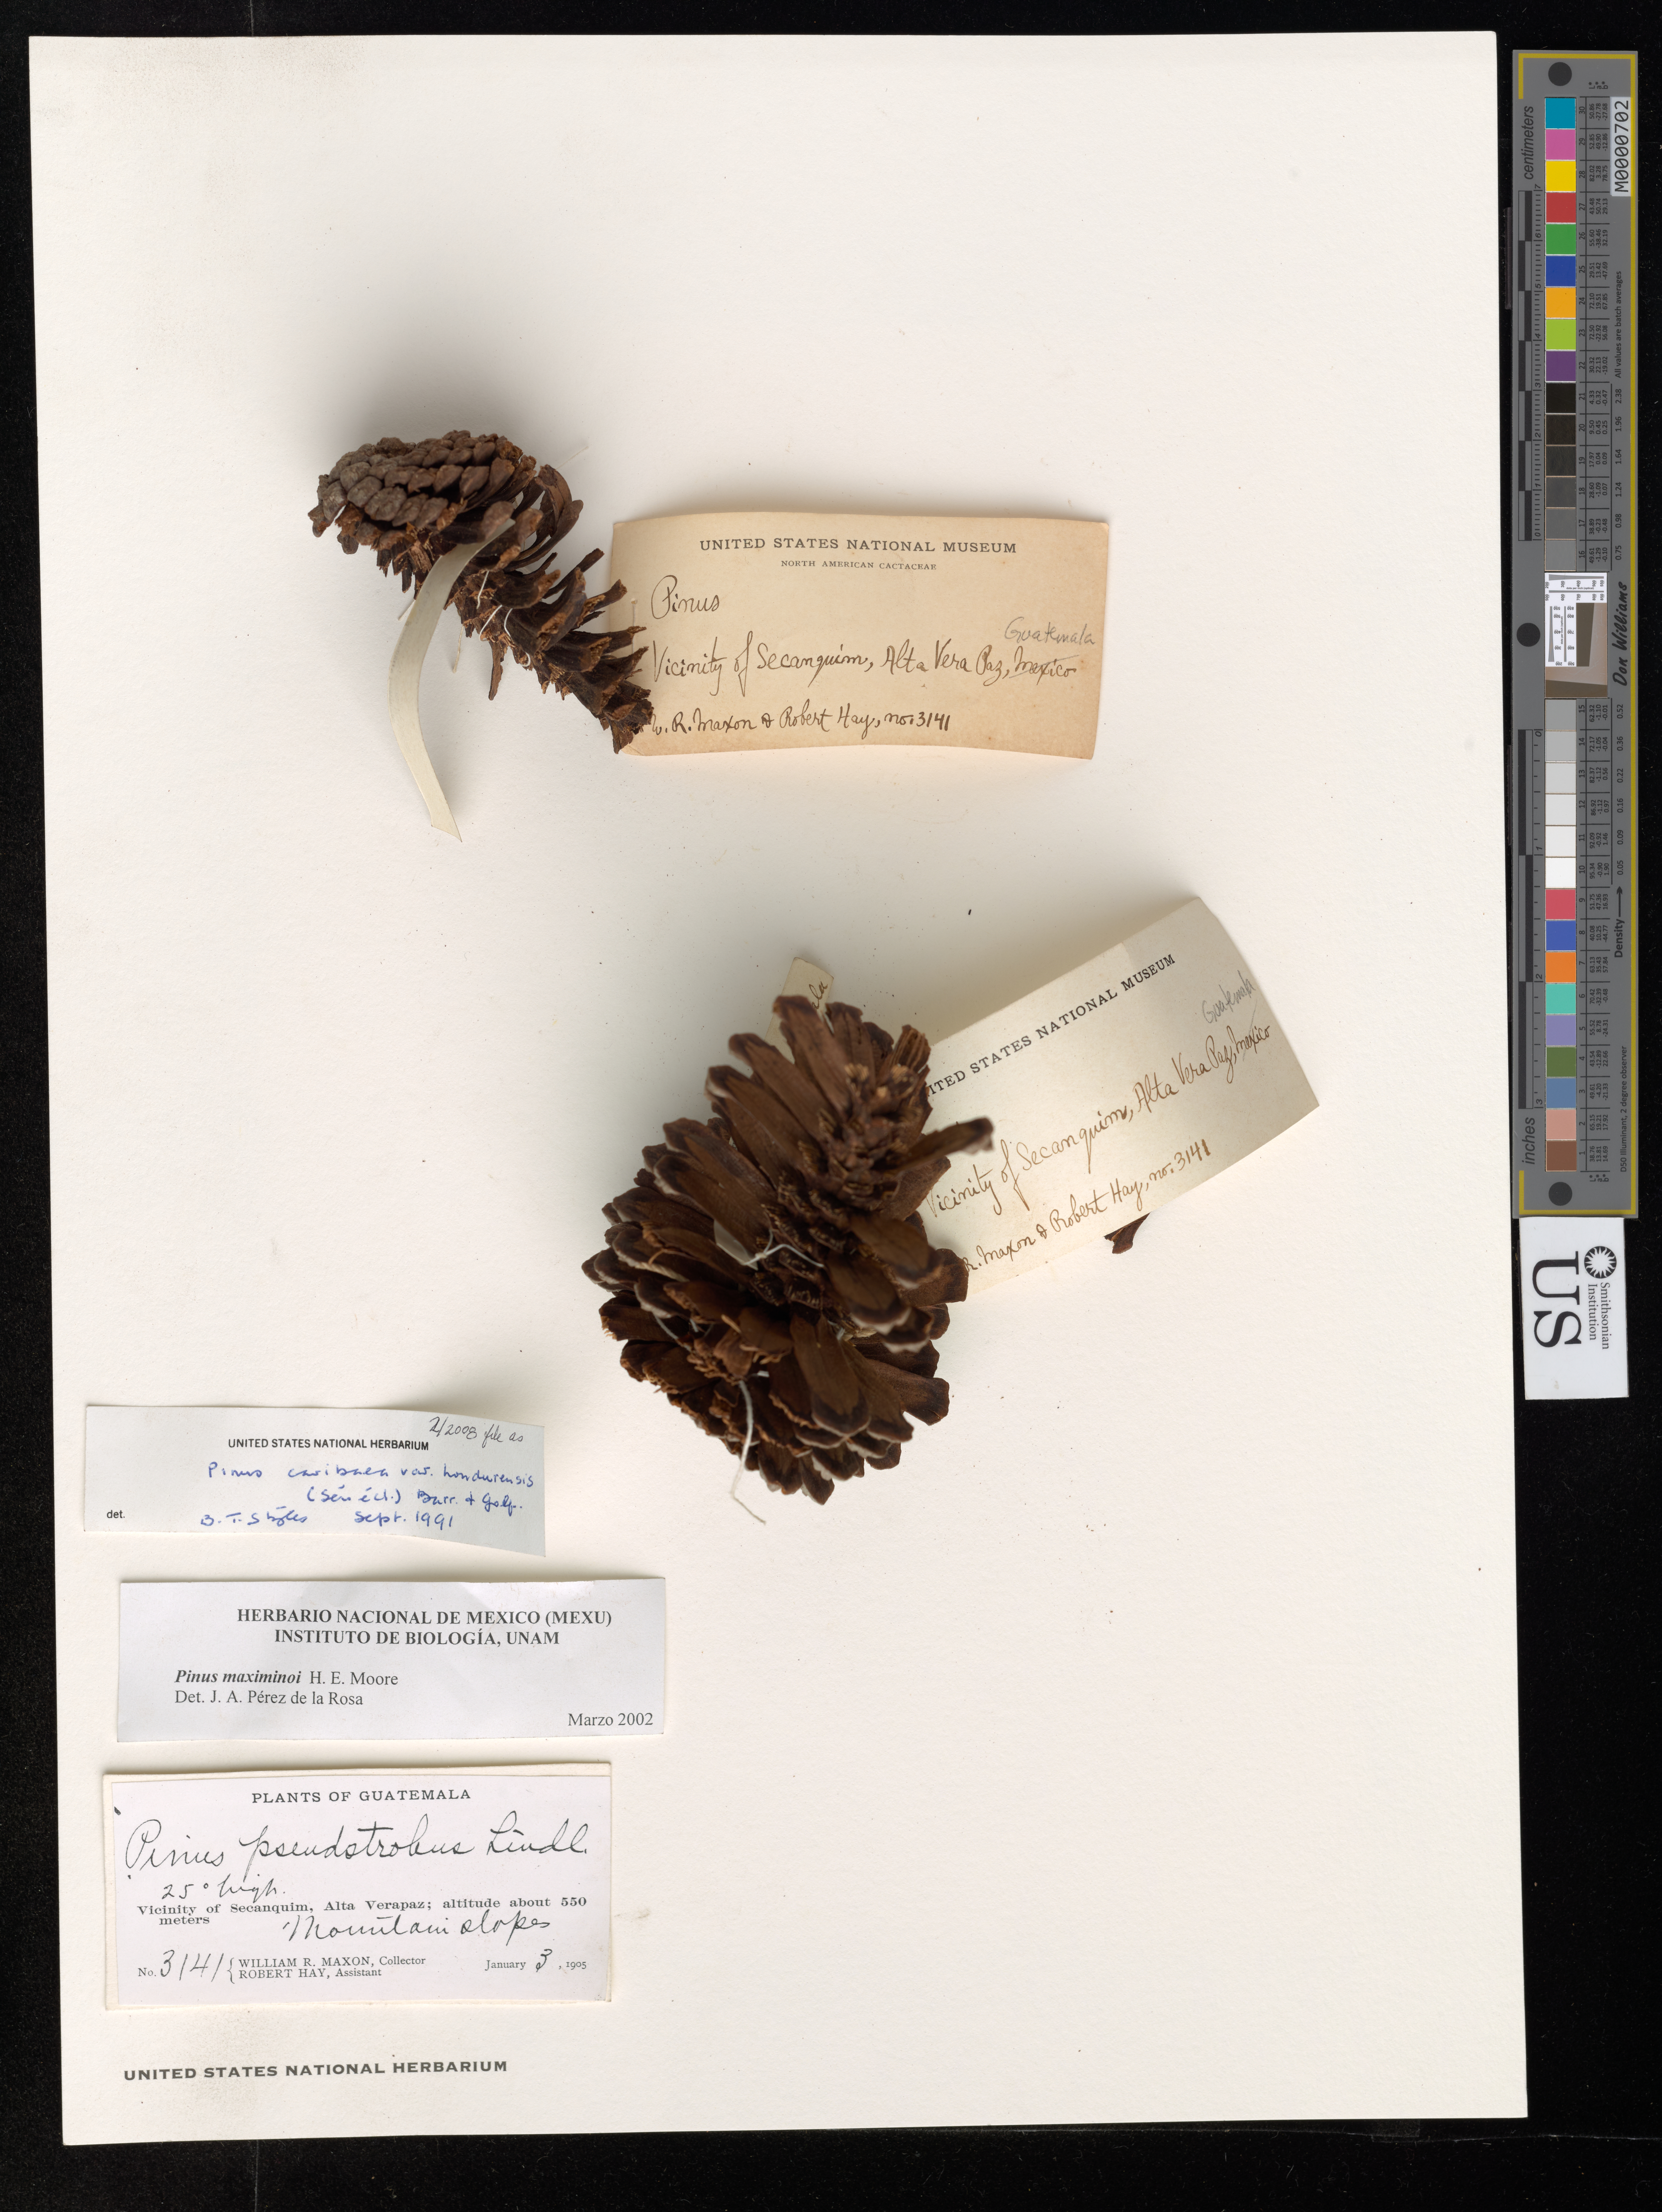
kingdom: Plantae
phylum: Tracheophyta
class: Pinopsida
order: Pinales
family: Pinaceae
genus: Pinus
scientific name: Pinus caribaea var. hondurensis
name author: (Sénécl.) W.H.G. Barrett & Golfari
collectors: W. R. Maxon & R. Hay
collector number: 3141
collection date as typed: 03 Jan 1905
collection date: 1905-01-03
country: Guatemala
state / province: Alta Verapaz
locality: Vicinity of Secanquim.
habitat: Mountain slopes.